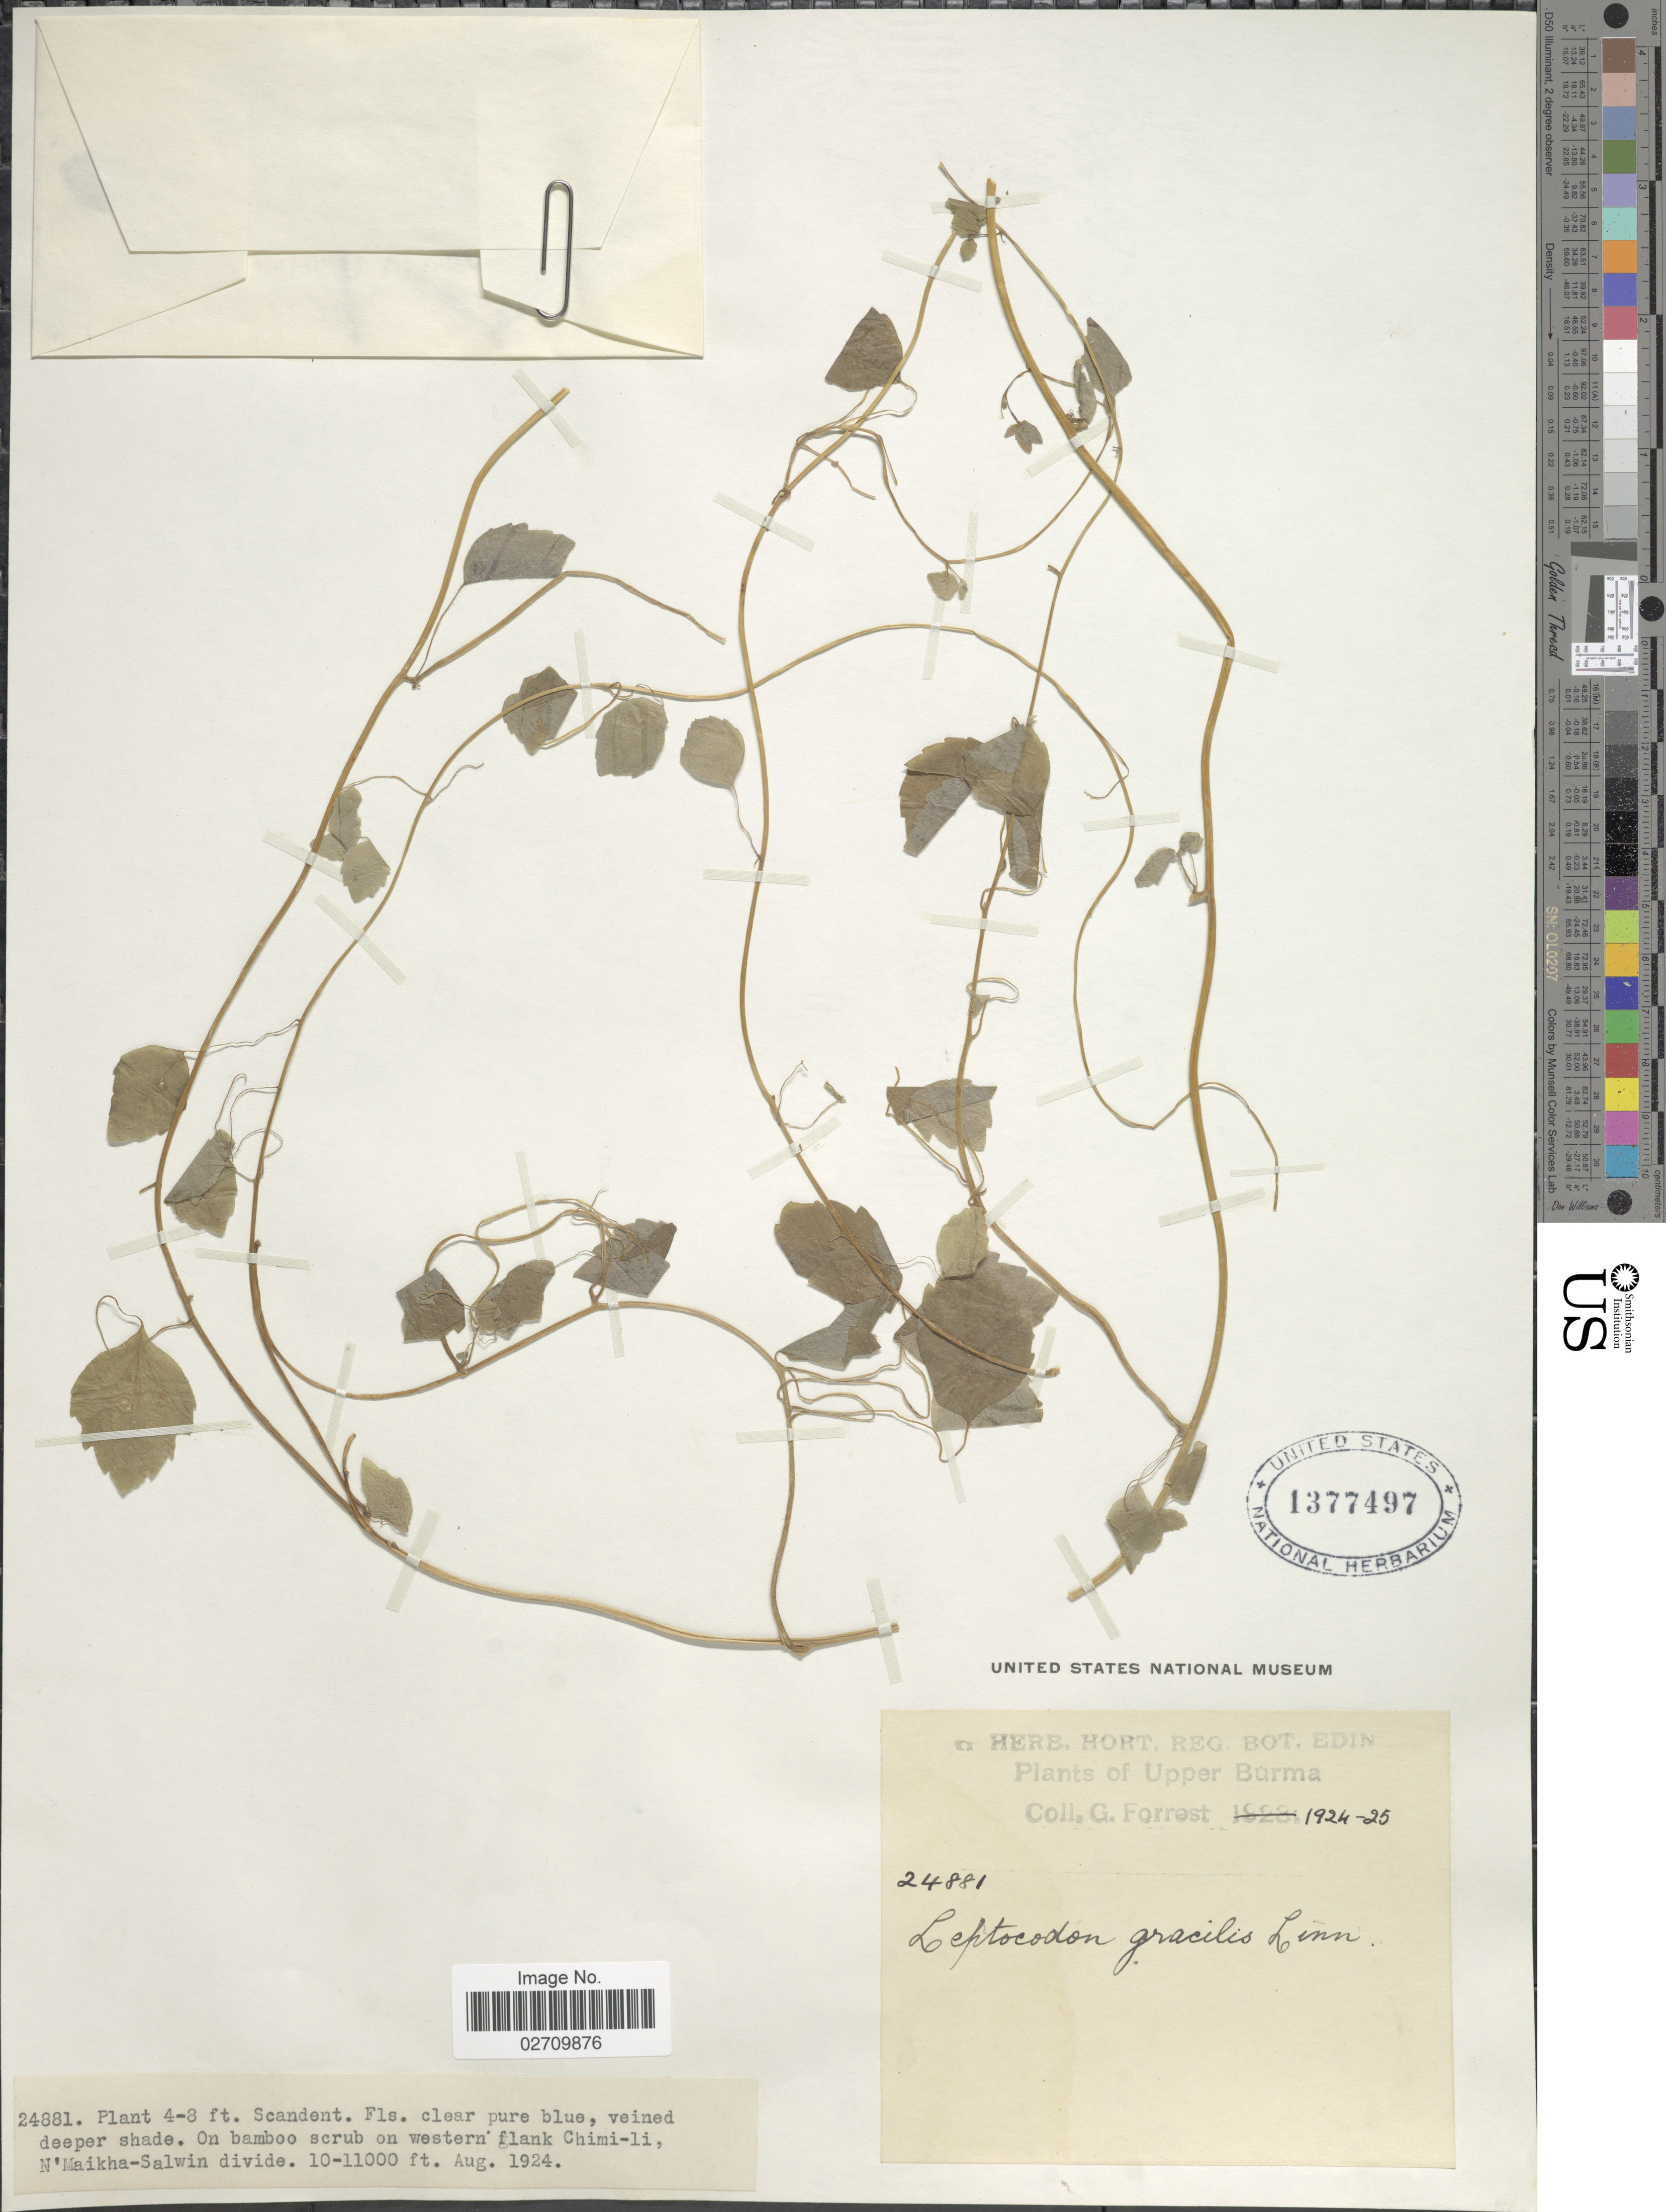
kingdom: Plantae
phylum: Tracheophyta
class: Magnoliopsida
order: Asterales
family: Campanulaceae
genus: Leptocodon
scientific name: Leptocodon gracilis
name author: (Hook. f. & Thomson) Lem.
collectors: G. Forrest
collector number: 24881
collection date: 1924-08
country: Myanmar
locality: Upper Burma, On bamboo scrub on western flank Chimi-li, N'Maikha-Salwin divide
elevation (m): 3048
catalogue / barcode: US 1377497